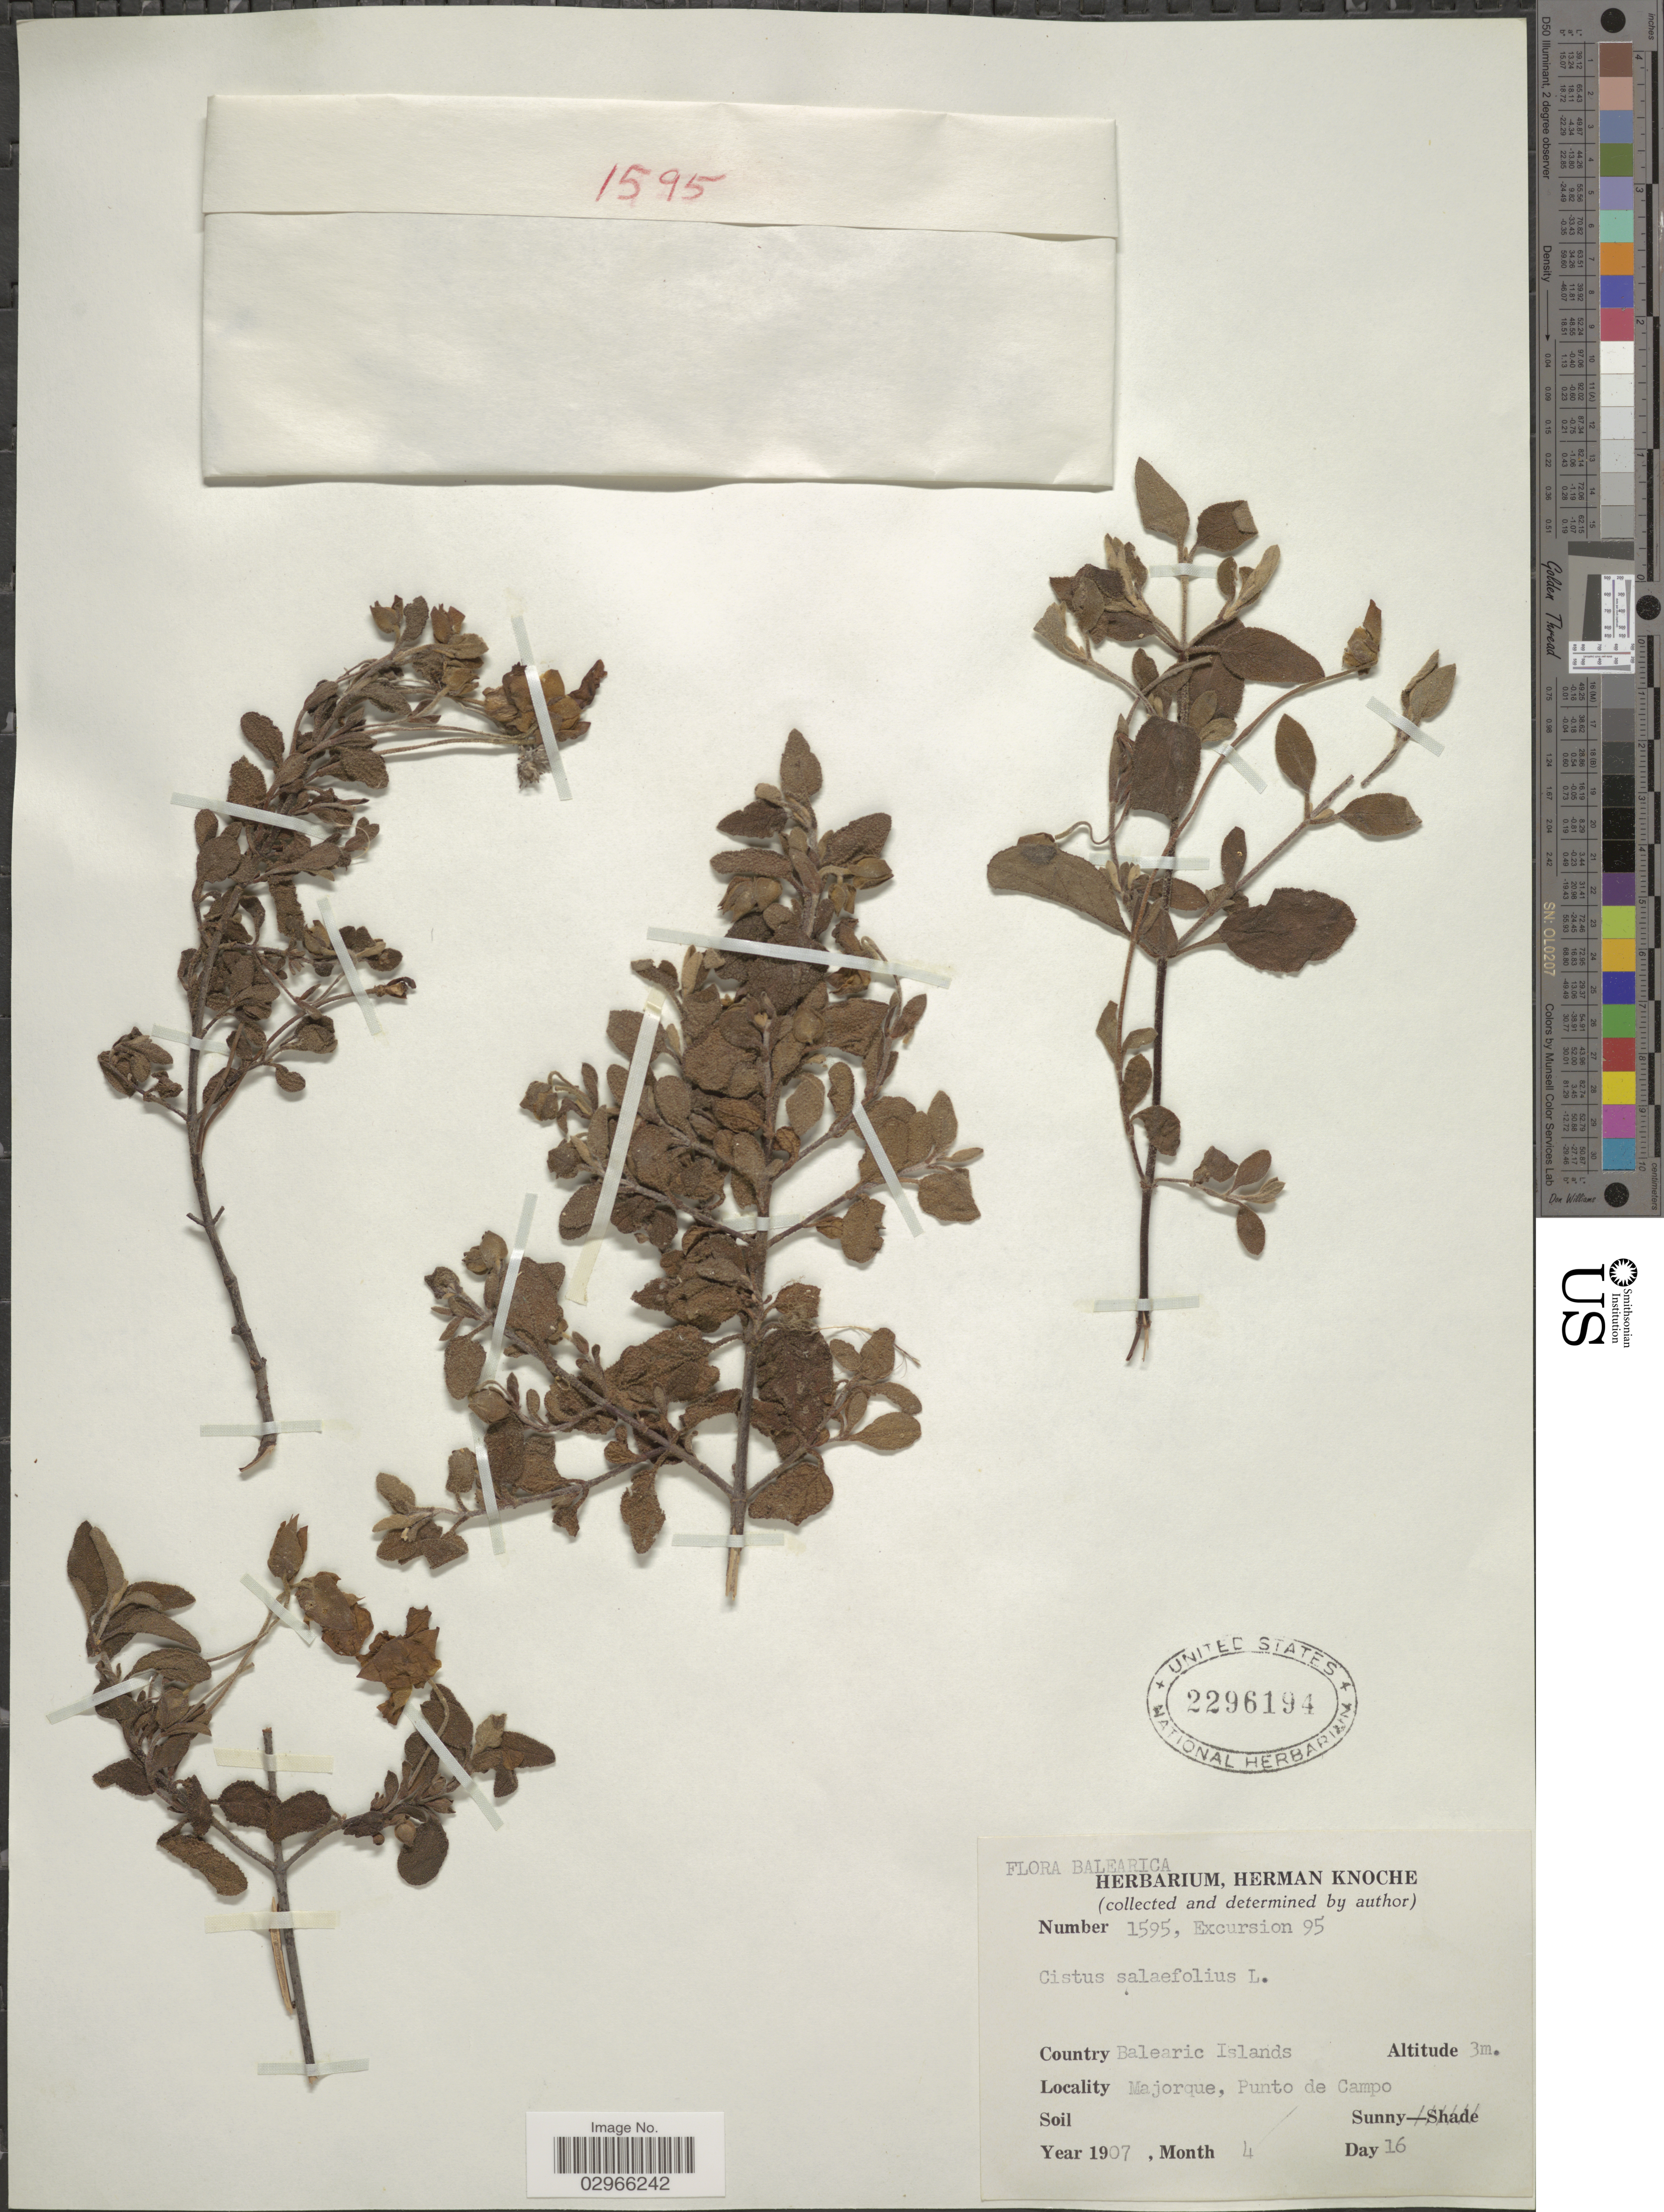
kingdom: Plantae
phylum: Tracheophyta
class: Magnoliopsida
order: Malvales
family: Cistaceae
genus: Cistus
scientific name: Cistus salviifolius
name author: L.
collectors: ex herb. Herman Knoche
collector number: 1595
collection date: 1907-04-16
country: Spain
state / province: Islas Baleares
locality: Country Balearic Islands. Majorque, Punto de Campo.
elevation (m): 3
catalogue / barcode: US 2296194